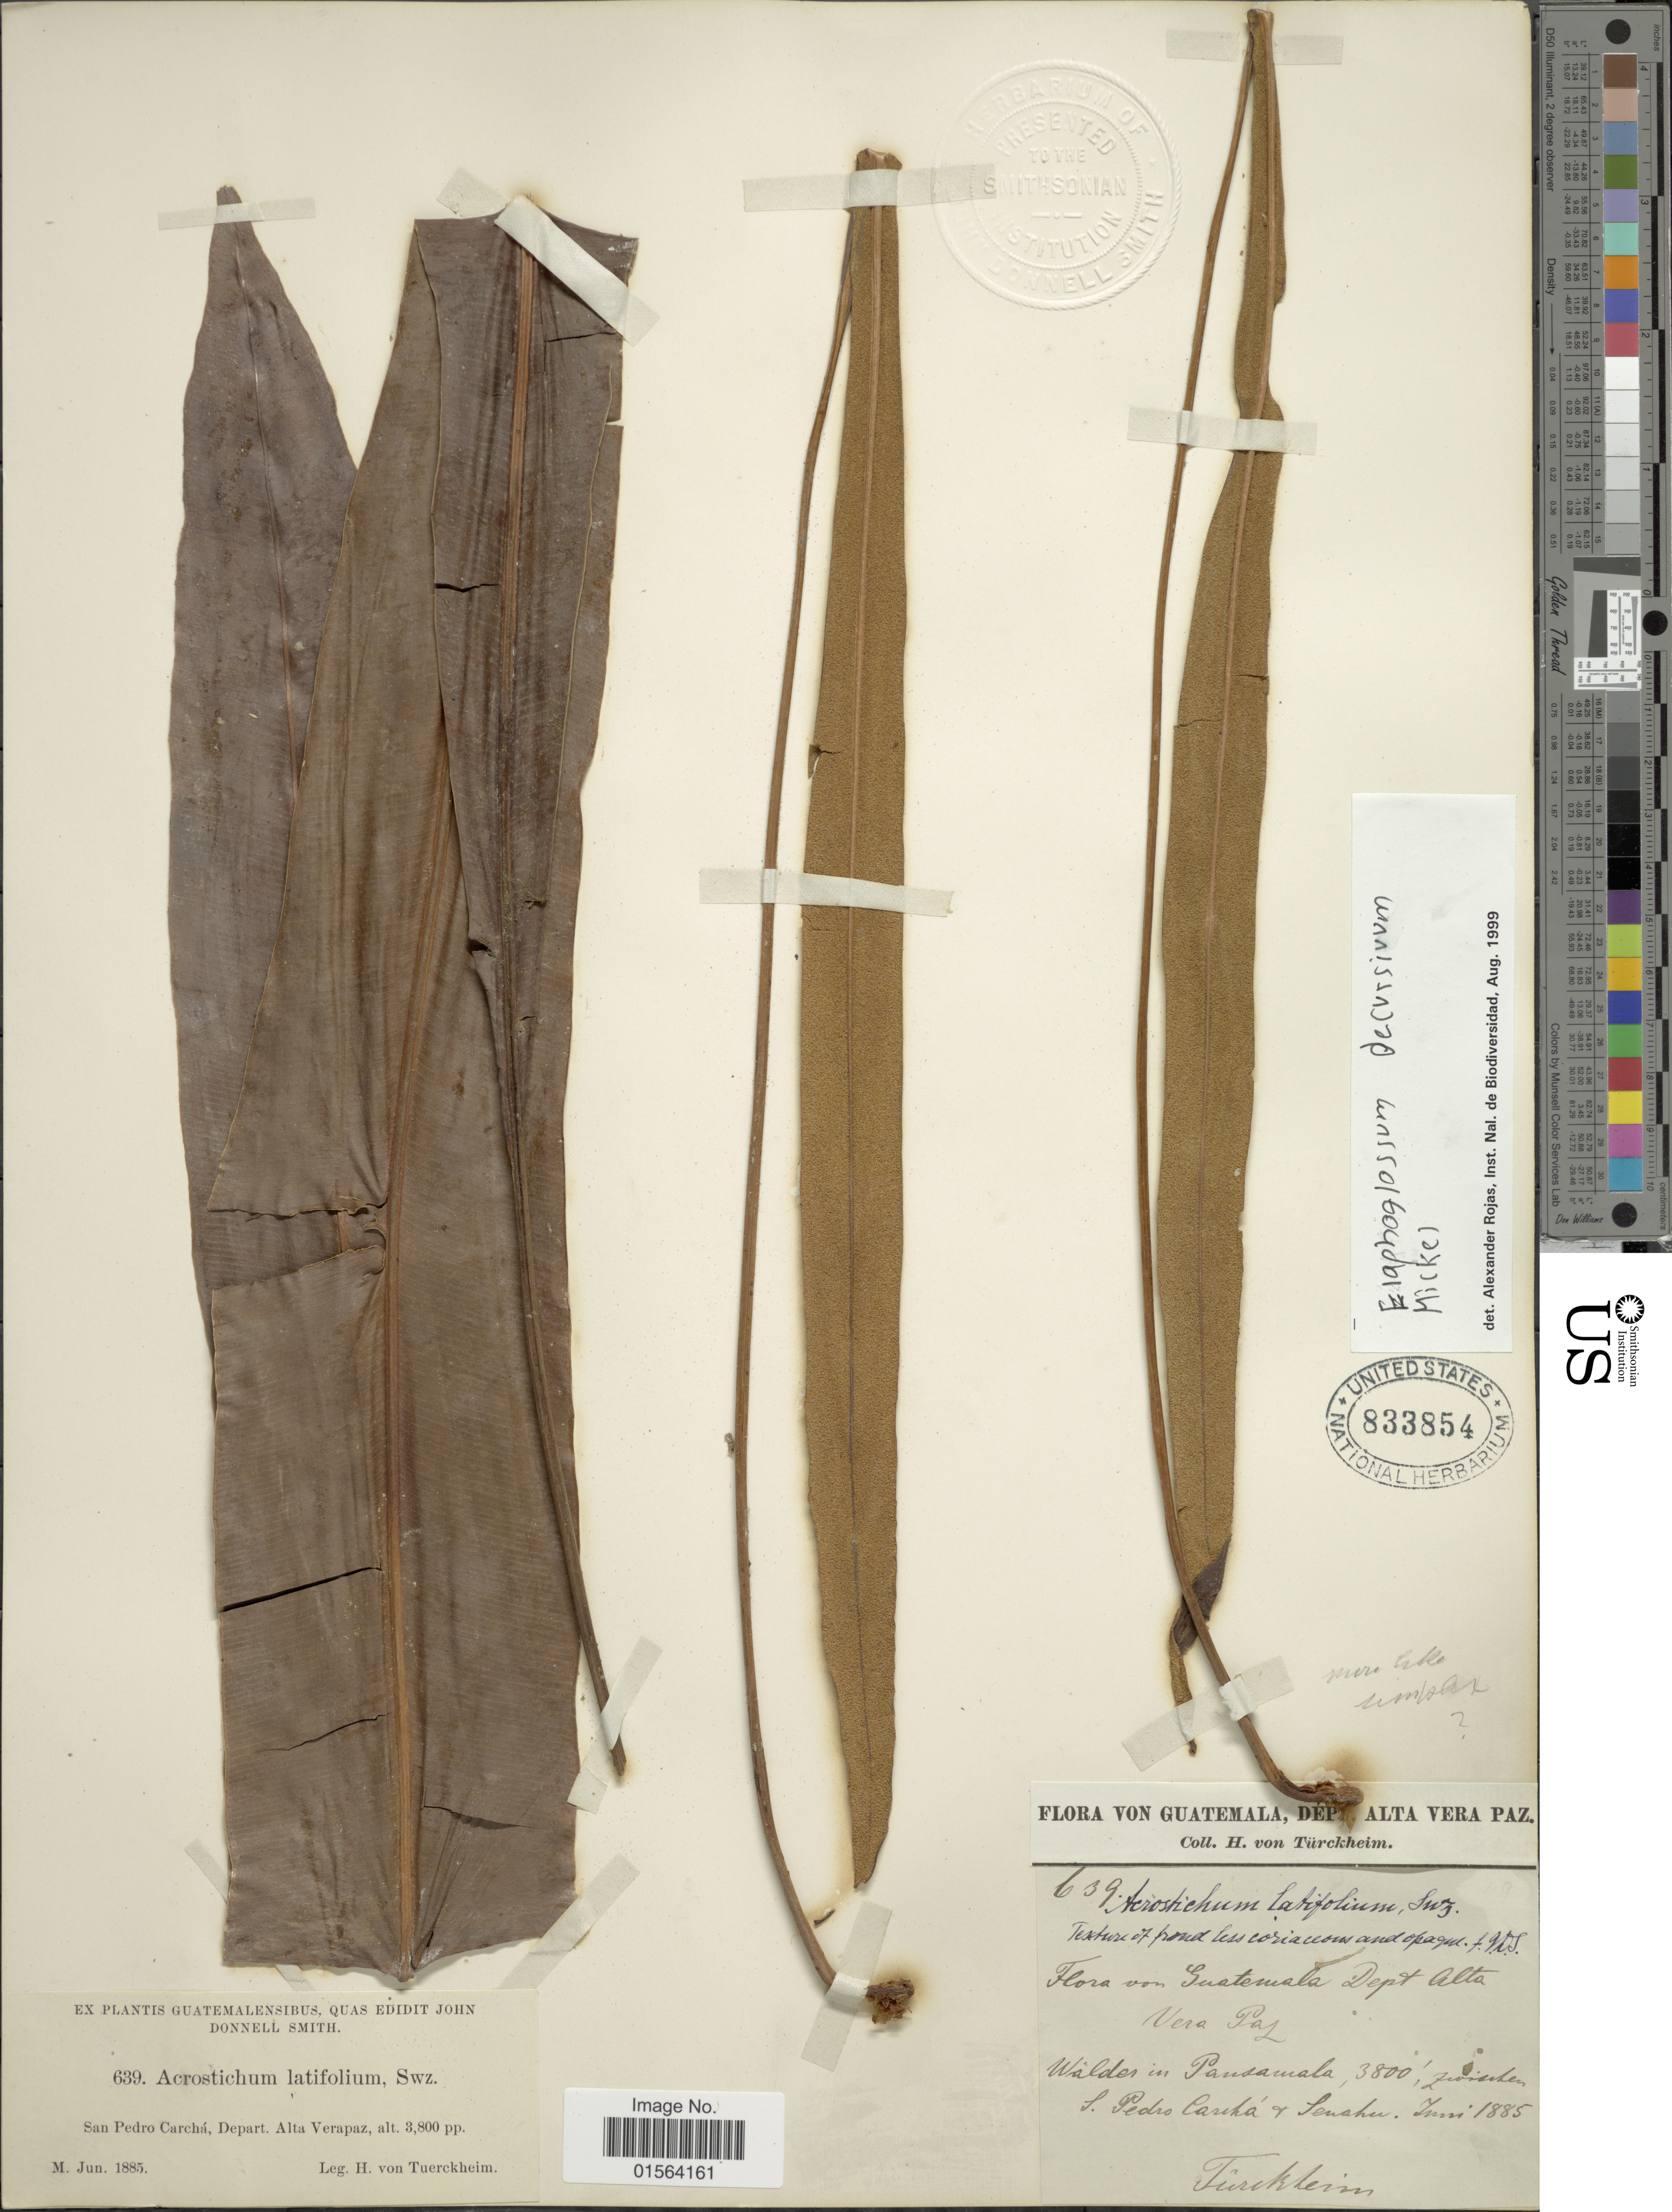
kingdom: Plantae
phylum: Tracheophyta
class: Polypodiopsida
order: Polypodiales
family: Dryopteridaceae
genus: Elaphoglossum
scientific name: Elaphoglossum latifolium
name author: (Sw.) J. Sm.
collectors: H. von Türckheim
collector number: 639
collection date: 1885-06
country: Guatemala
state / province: Alta Verapaz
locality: Pansamalá, between S. Pedro Carchá and Senahú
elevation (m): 1158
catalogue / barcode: US 833854